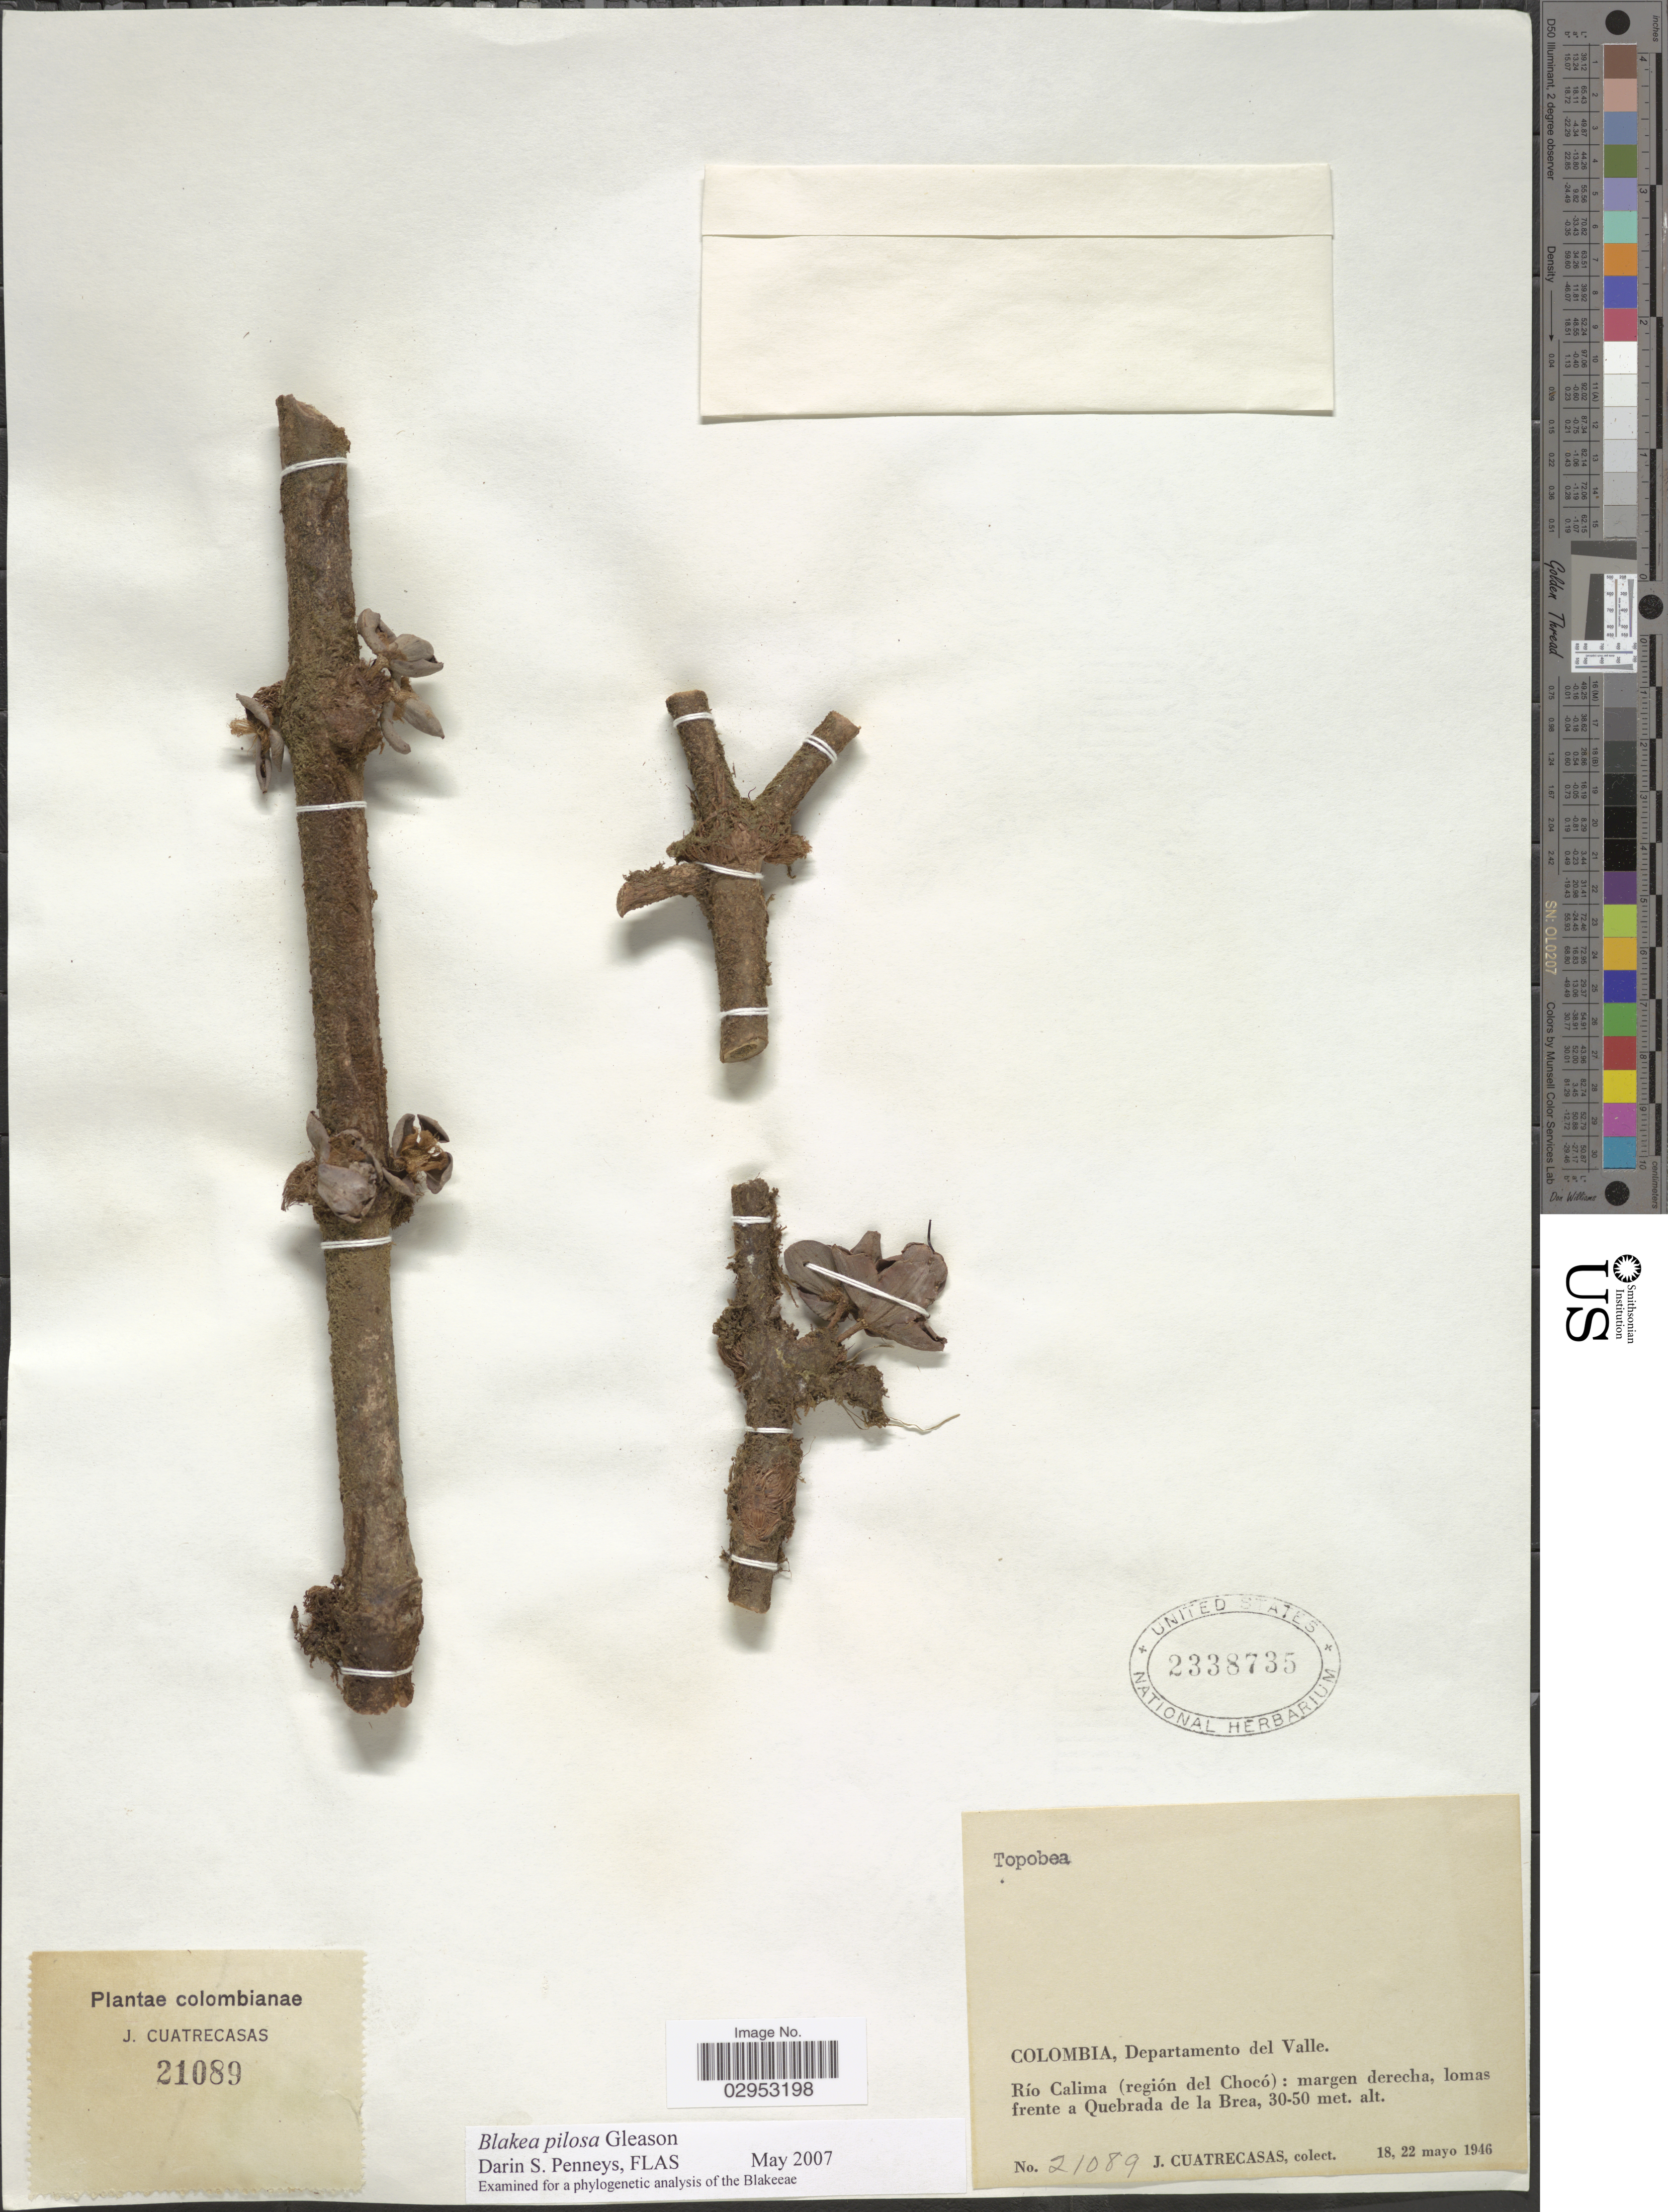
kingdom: Plantae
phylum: Tracheophyta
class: Magnoliopsida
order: Myrtales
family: Melastomataceae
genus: Blakea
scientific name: Blakea pilosa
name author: Gleason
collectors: J. Cuatrecasas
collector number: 21089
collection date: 1946-05-18/1946-05-22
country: Colombia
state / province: Valle del Cauca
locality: Departamento del Valle. Río Calima (región del Chocó): margen derecha, lomas frente a Quebrada de la Brea.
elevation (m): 30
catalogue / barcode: US 2338735